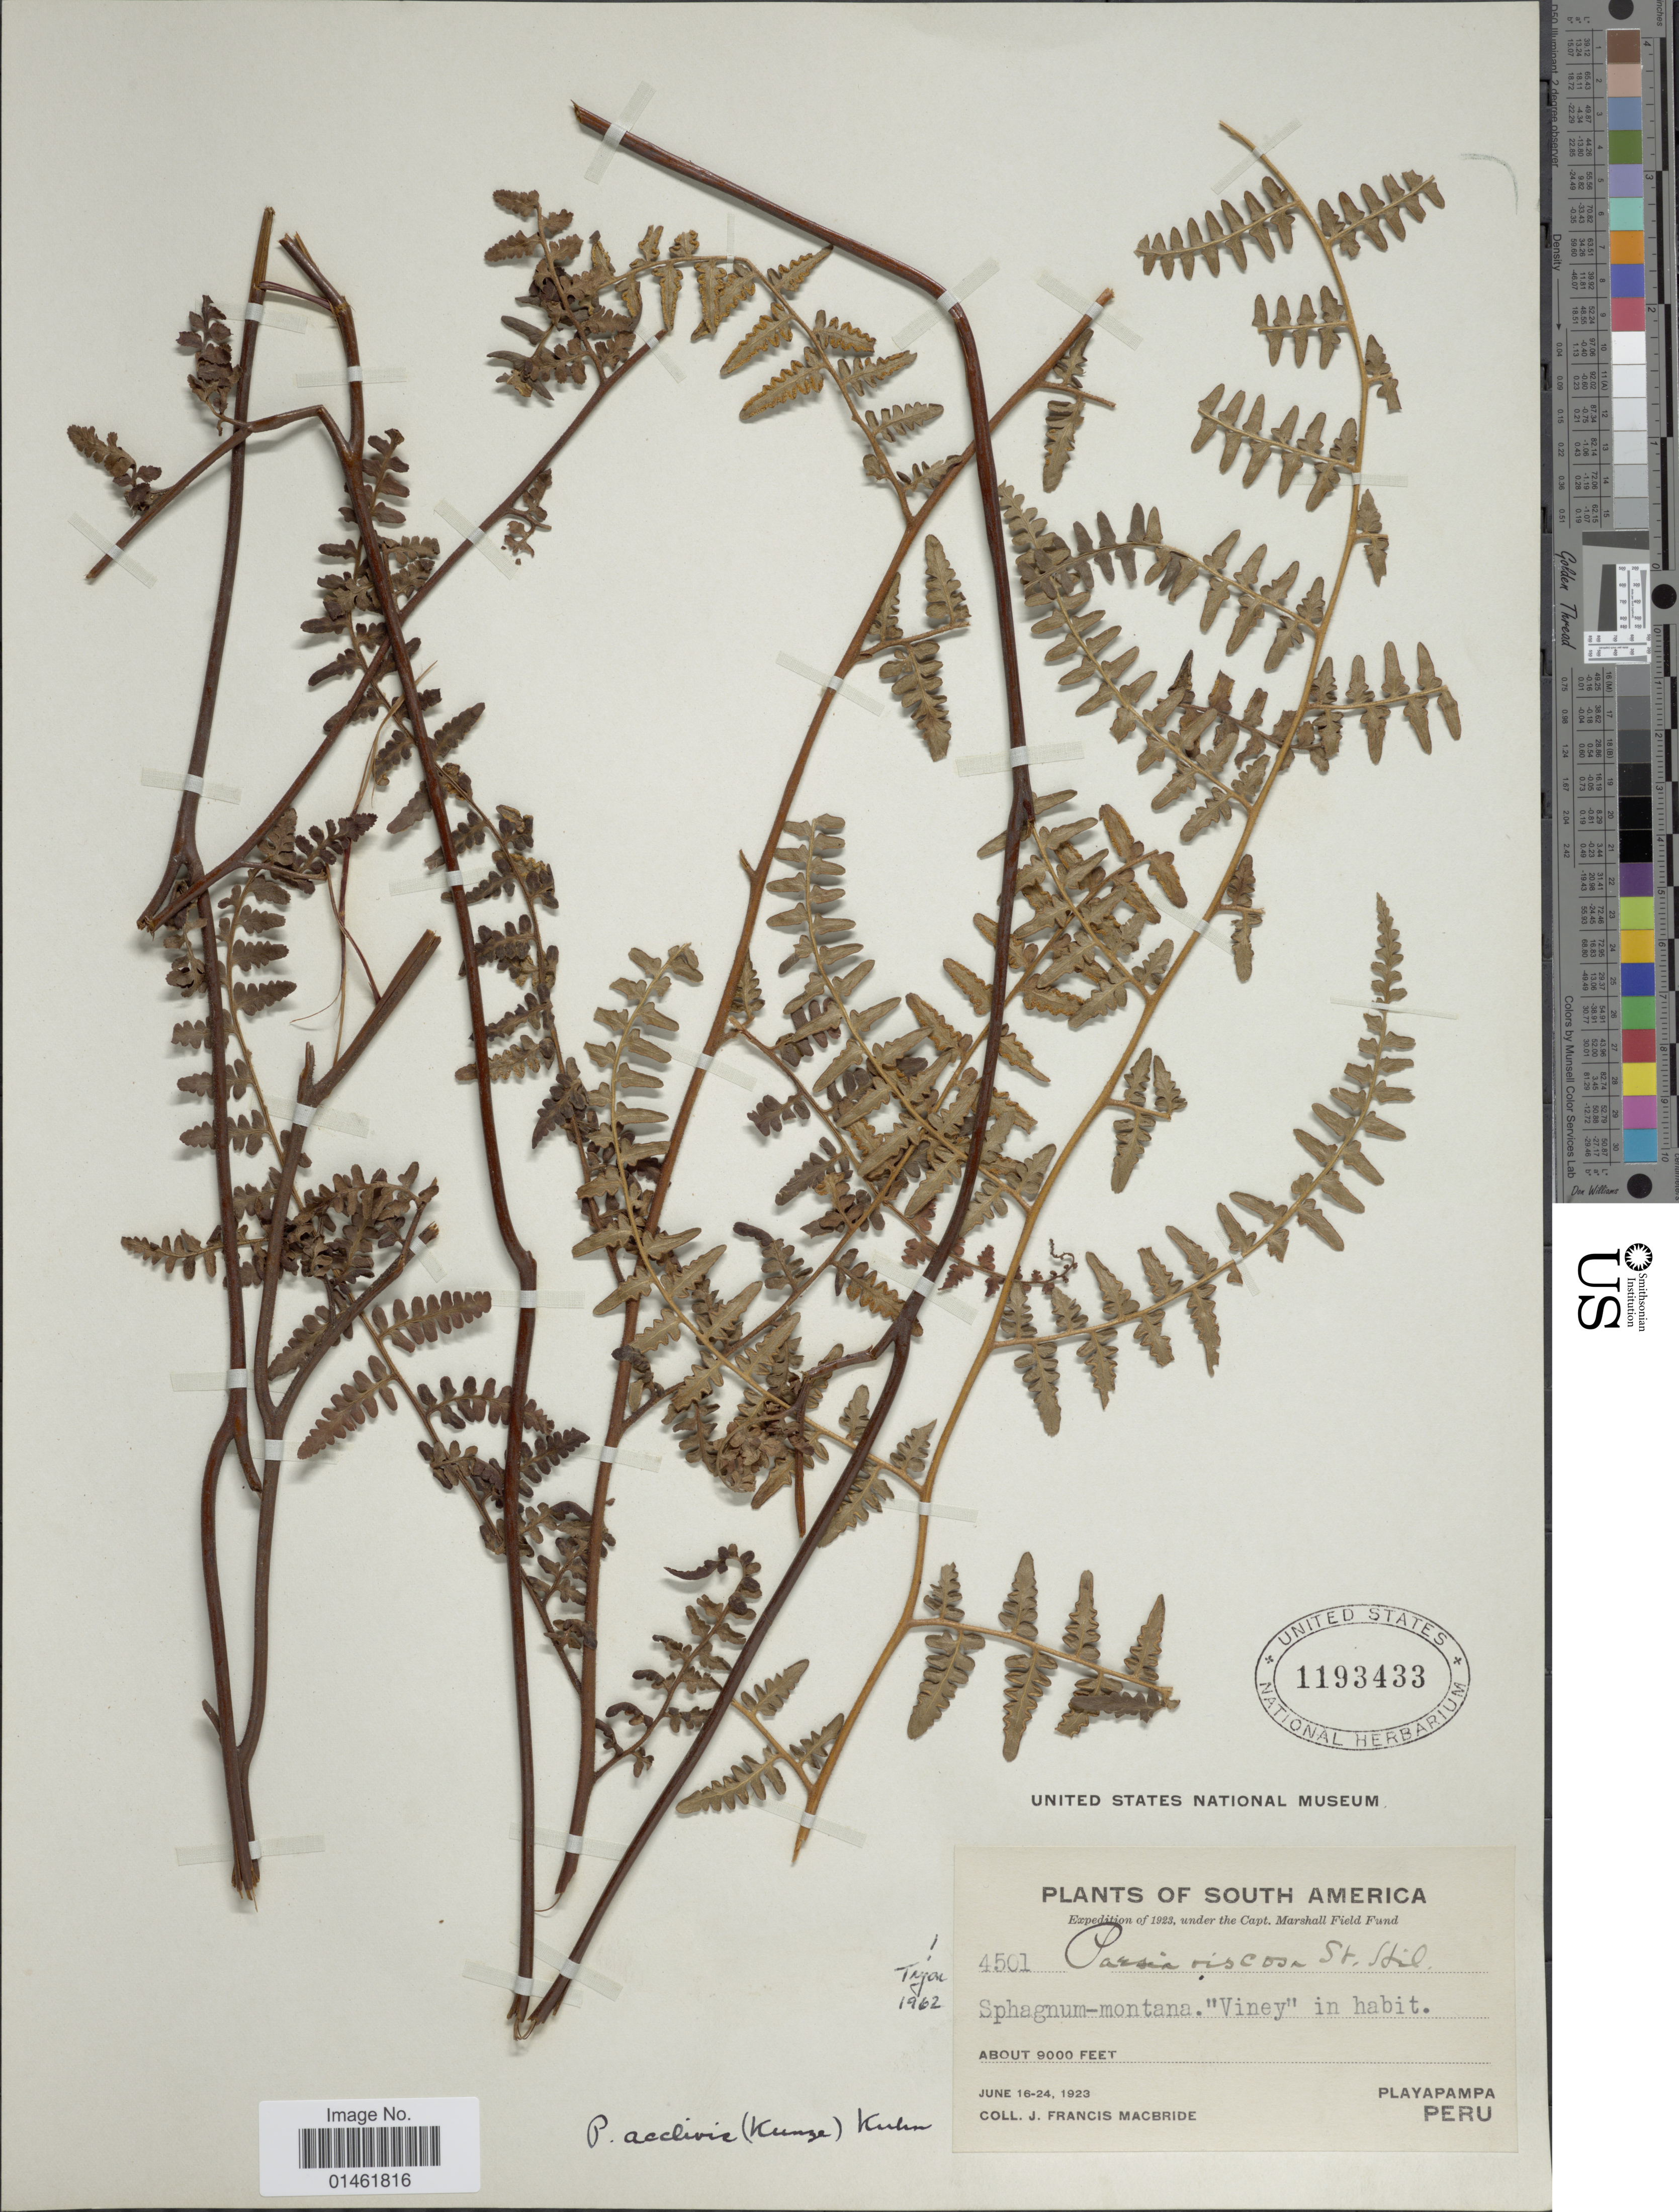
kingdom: Plantae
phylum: Tracheophyta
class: Polypodiopsida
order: Polypodiales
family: Dennstaedtiaceae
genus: Paesia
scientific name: Paesia glandulosa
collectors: J. F. Macbride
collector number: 4501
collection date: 1923-06-16/1923-06-24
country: Peru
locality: South America, Playapampa, peru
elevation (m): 2743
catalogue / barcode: US 1193433